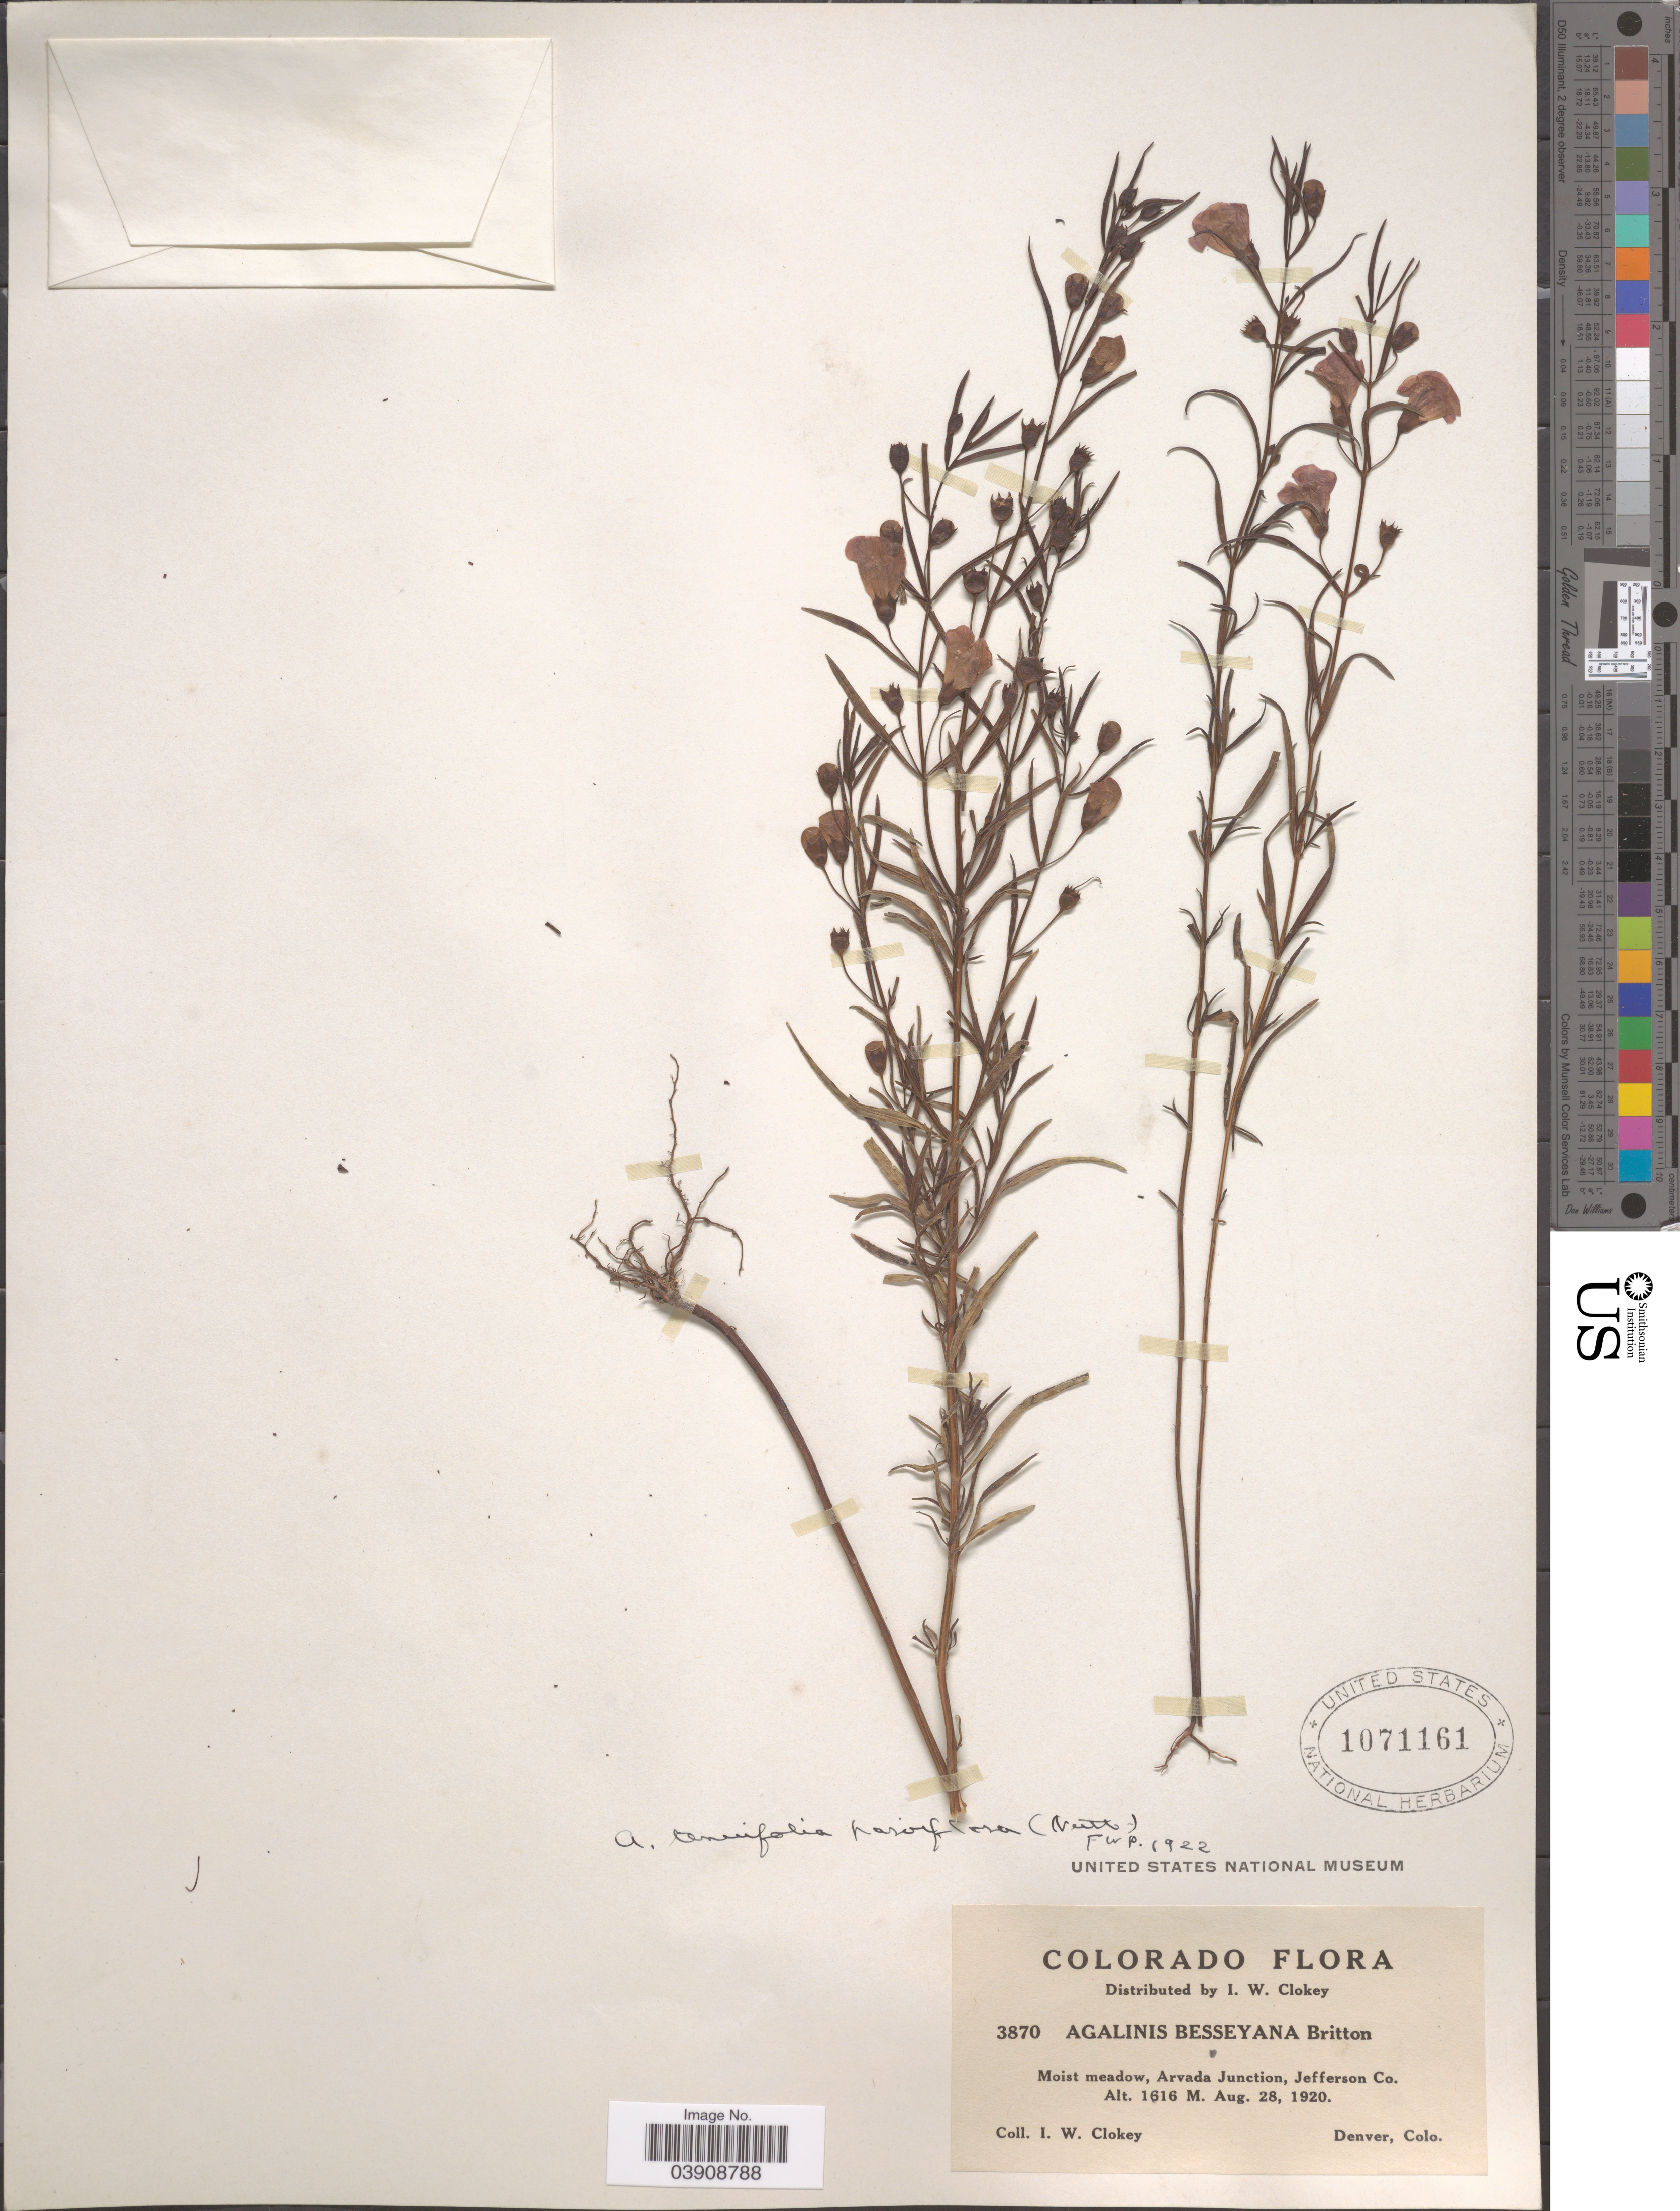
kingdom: Plantae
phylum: Tracheophyta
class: Magnoliopsida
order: Lamiales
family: Orobanchaceae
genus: Agalinis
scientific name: Agalinis tenuifolia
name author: (Vahl) Raf.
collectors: I. W. Clokey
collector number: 3870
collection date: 1920-08-28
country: United States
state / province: Colorado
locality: Moist meadow, Arvada Junction, Jefferson Co.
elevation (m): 1616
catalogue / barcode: US 1071161